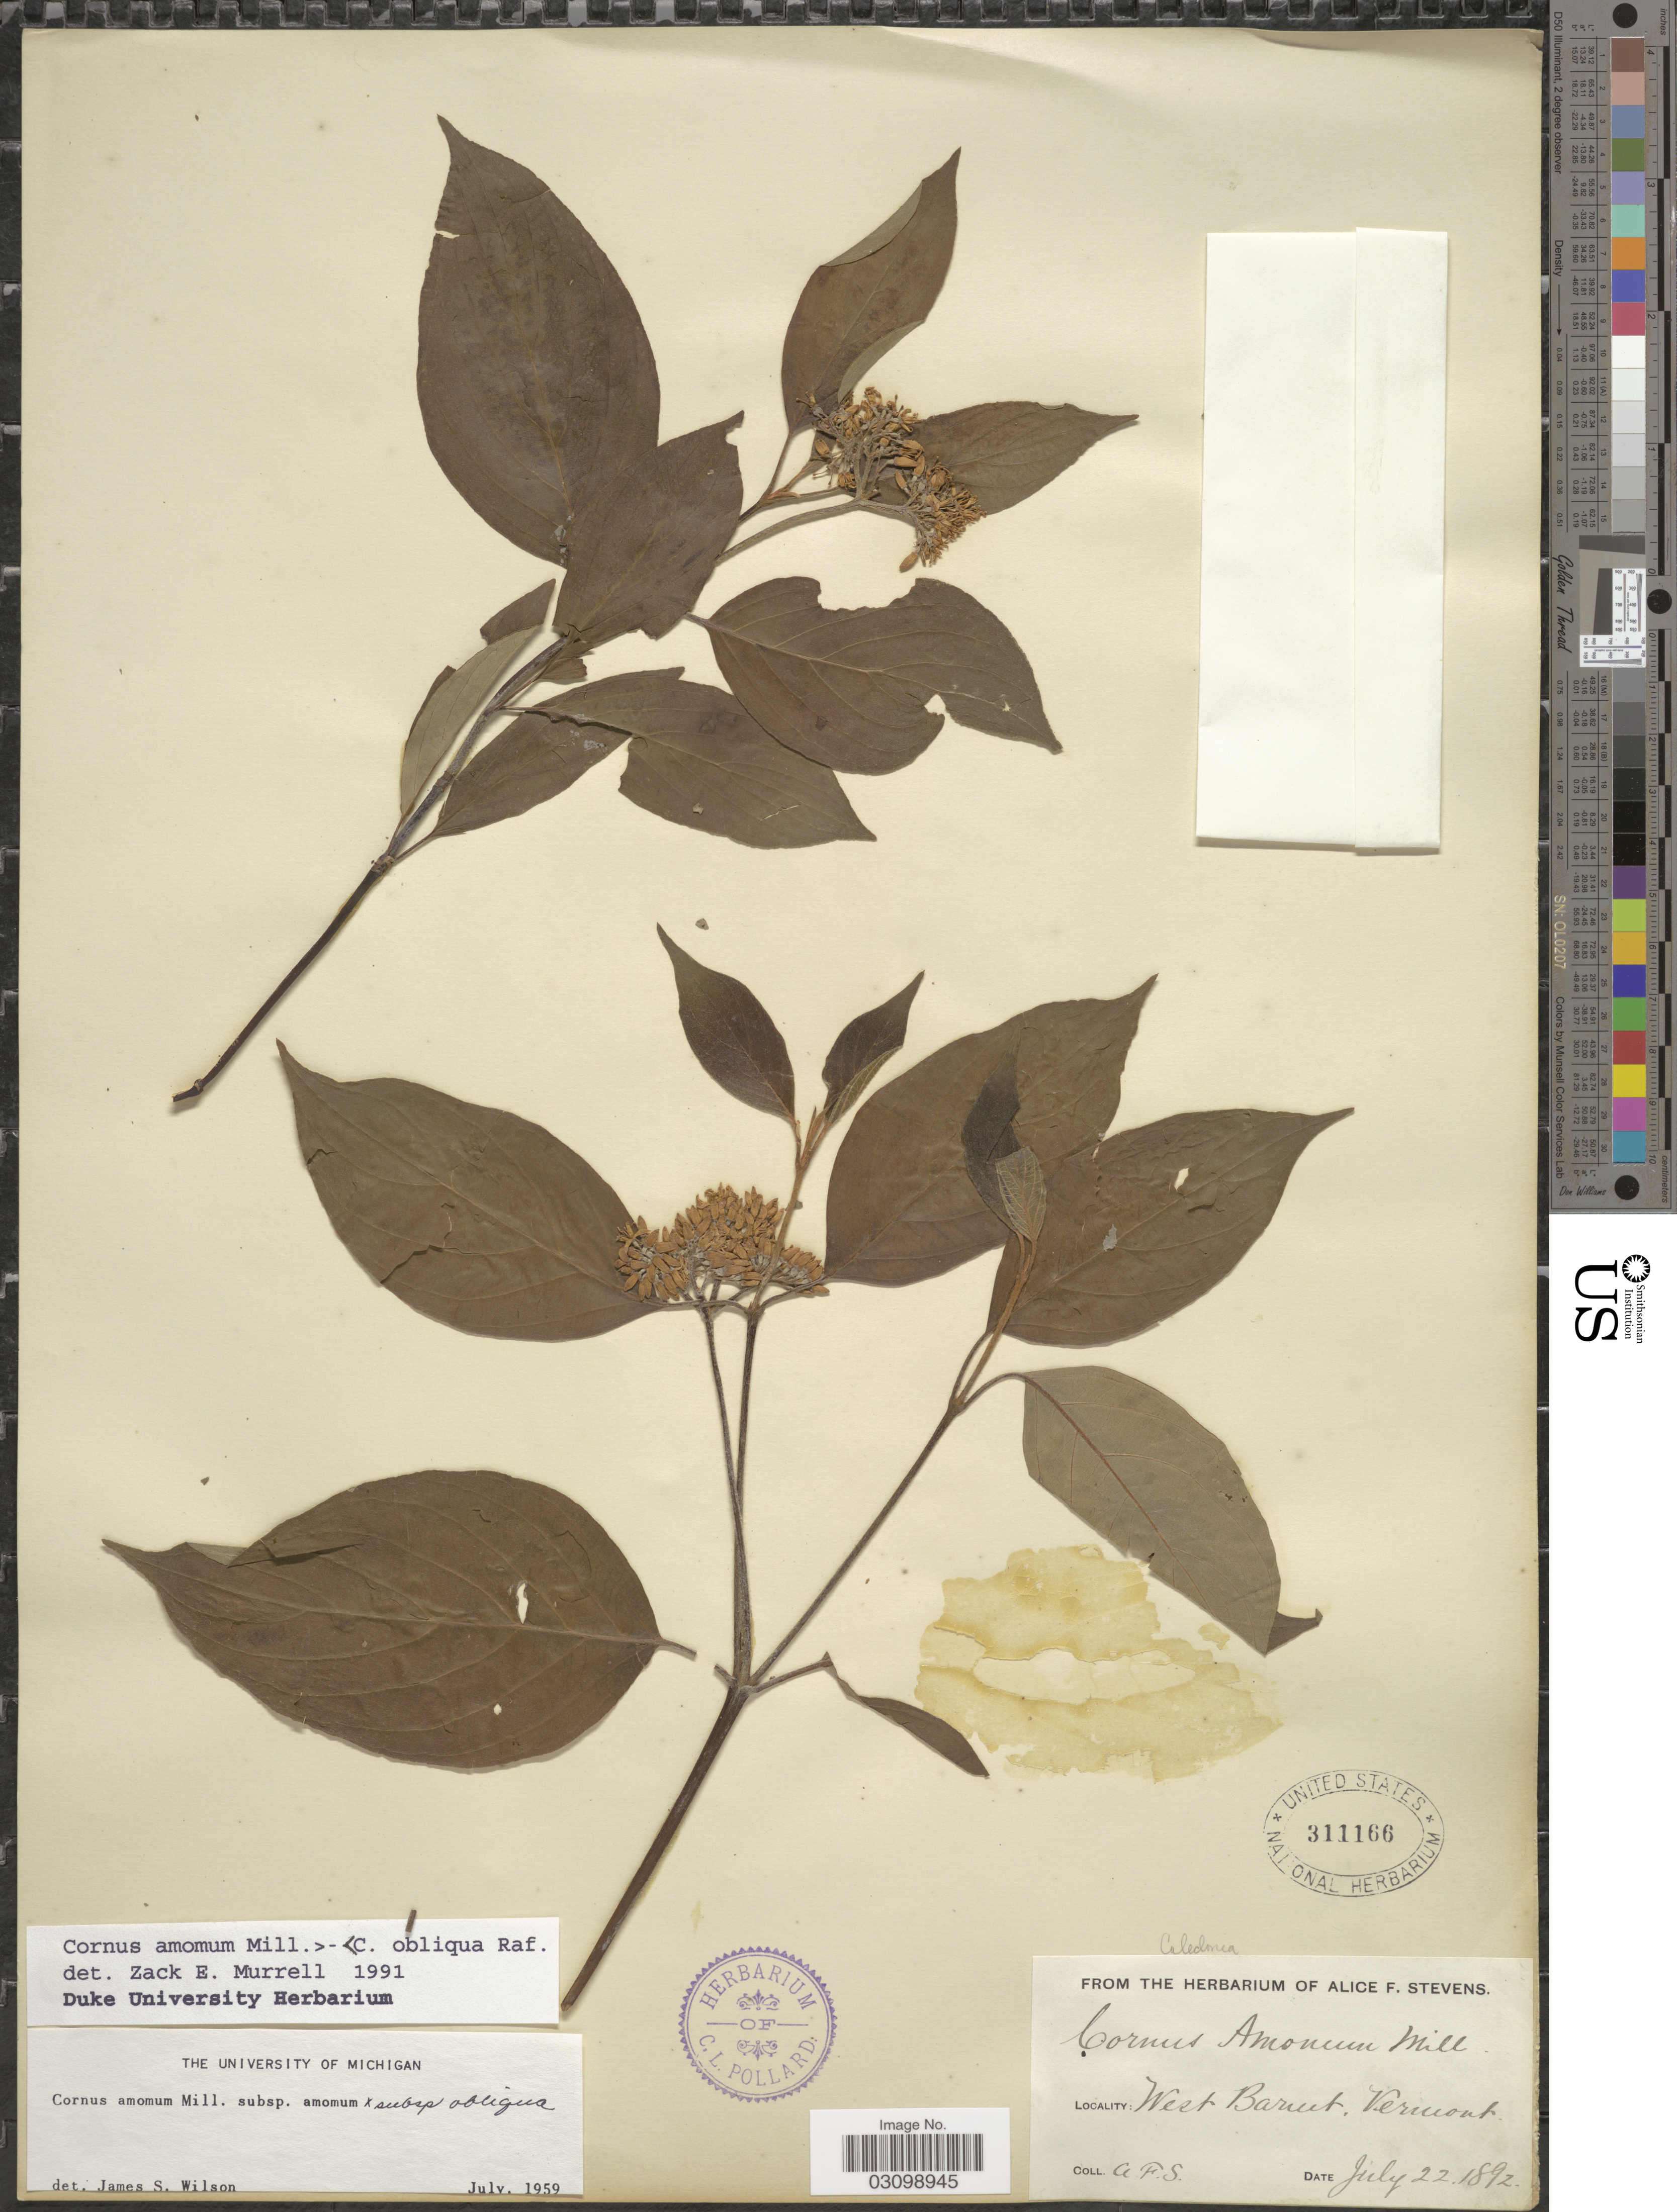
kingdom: Plantae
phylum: Tracheophyta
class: Magnoliopsida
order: Cornales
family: Cornaceae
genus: Cornus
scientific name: Cornus sp.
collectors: A. Stevens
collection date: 1892-07-22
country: United States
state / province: Vermont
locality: West Barnet.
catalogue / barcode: US 311166